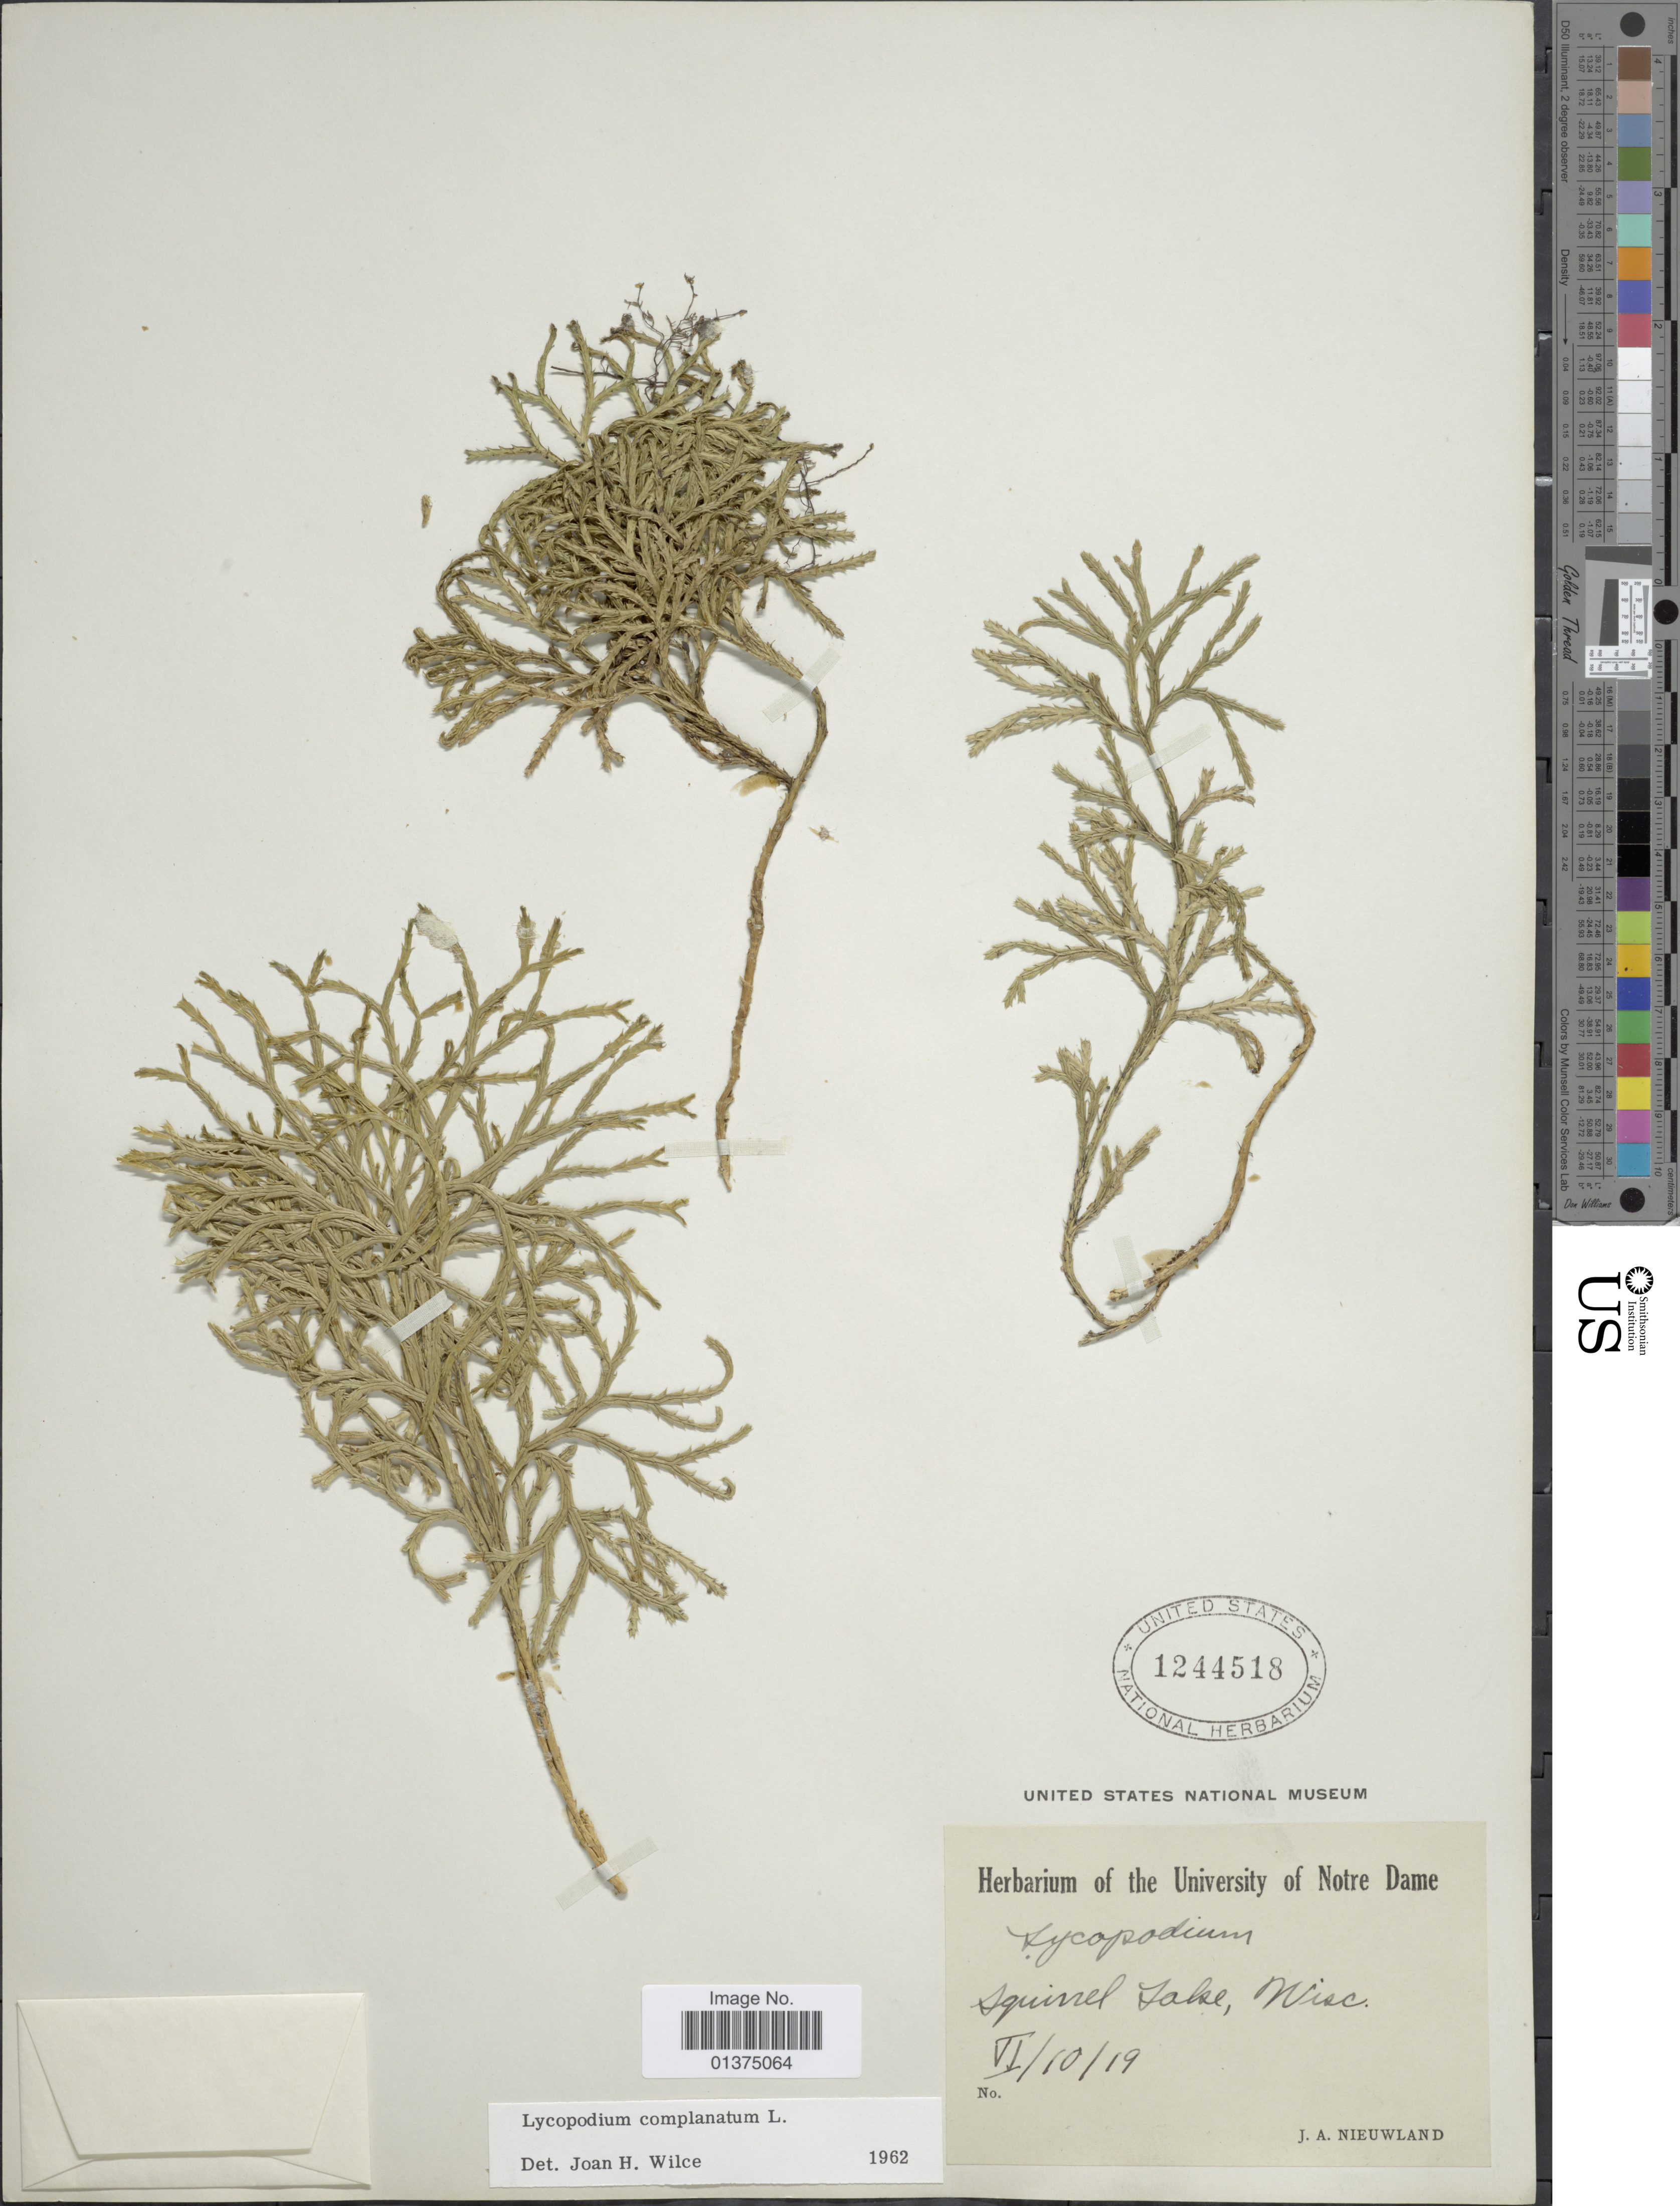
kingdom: Plantae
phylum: Tracheophyta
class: Lycopodiopsida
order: Lycopodiales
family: Lycopodiaceae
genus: Diphasiastrum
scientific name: Diphasiastrum complanatum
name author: (L.) Holub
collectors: J. A. Nieuwland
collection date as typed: Transcribed d/m/y: 10/6/19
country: United States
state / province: Wisconsin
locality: Squirrel Lake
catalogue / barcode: US 1244518